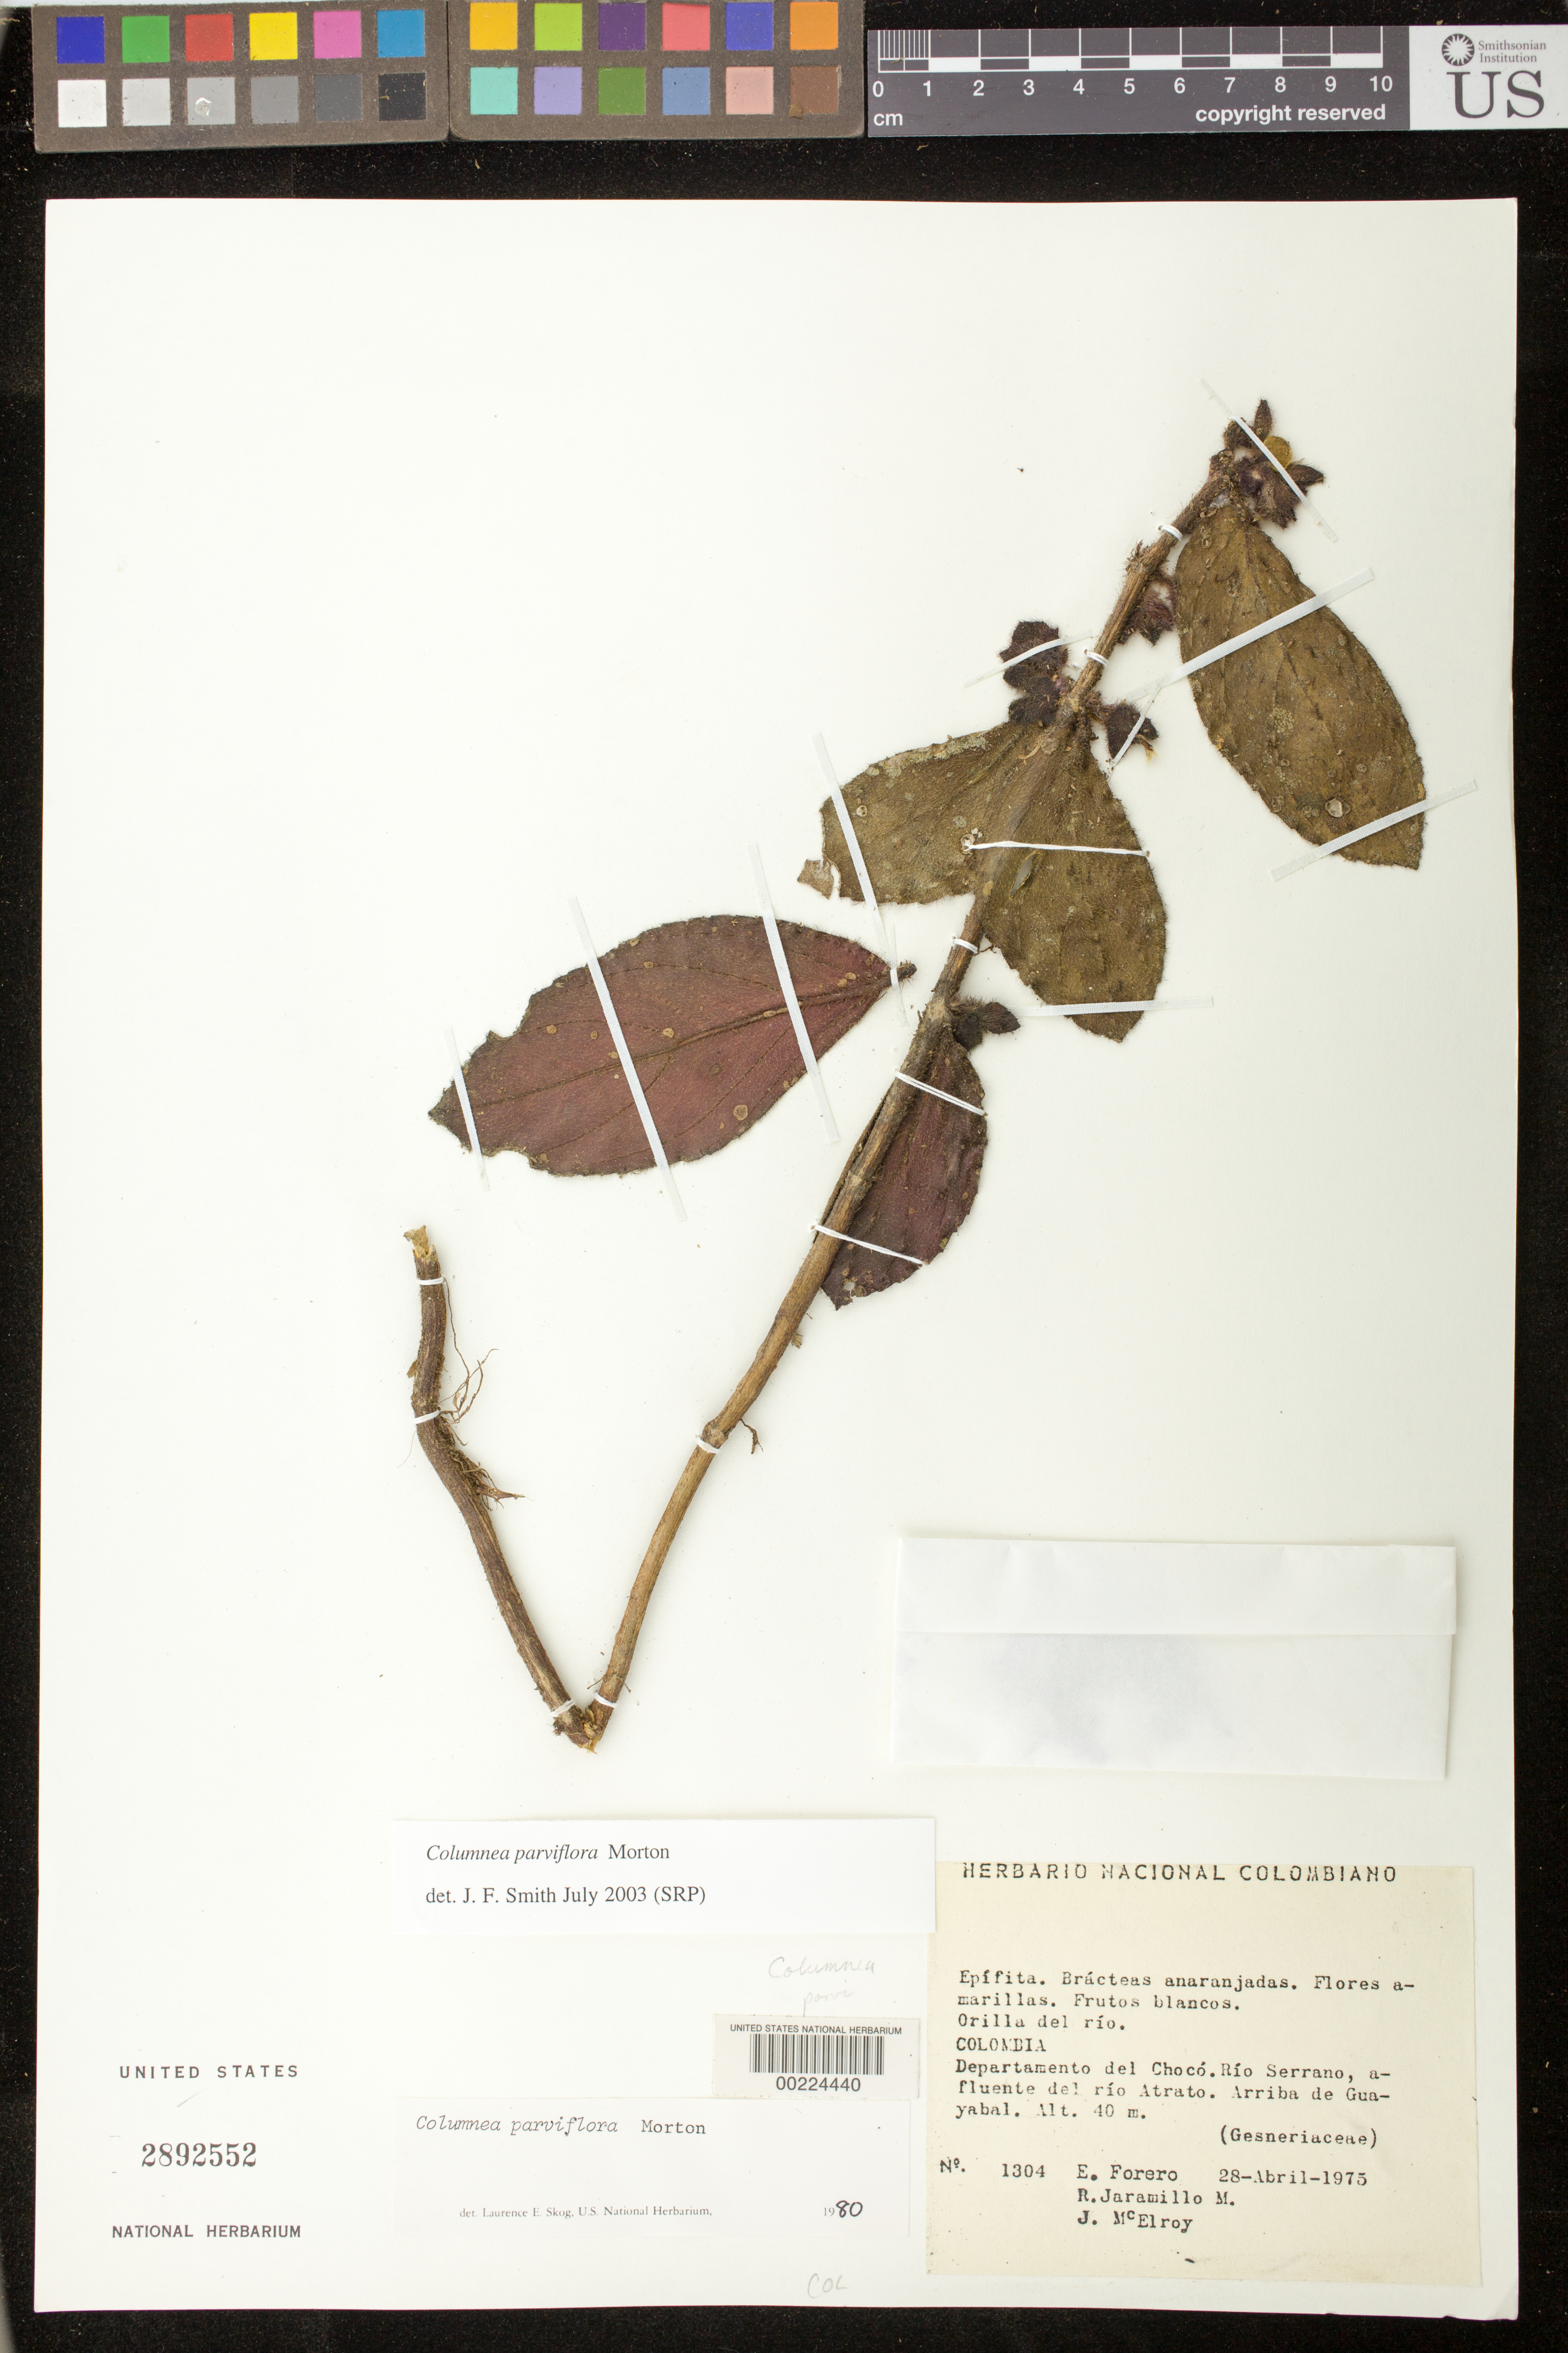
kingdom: Plantae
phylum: Tracheophyta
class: Magnoliopsida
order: Lamiales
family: Gesneriaceae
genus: Columnea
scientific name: Columnea herthae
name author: Mansf.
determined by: Clark, J. L.; Skog, Laurence E.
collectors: E. Forero, R. Jaramillo M. & J. B. McElroy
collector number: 1304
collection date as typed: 28 Apr 1975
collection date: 1975-04-28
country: Colombia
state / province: Chocó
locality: Rio Serrano, tributary of Rio Atrato, above Guayabal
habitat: Bank of the river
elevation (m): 40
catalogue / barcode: US 2892552